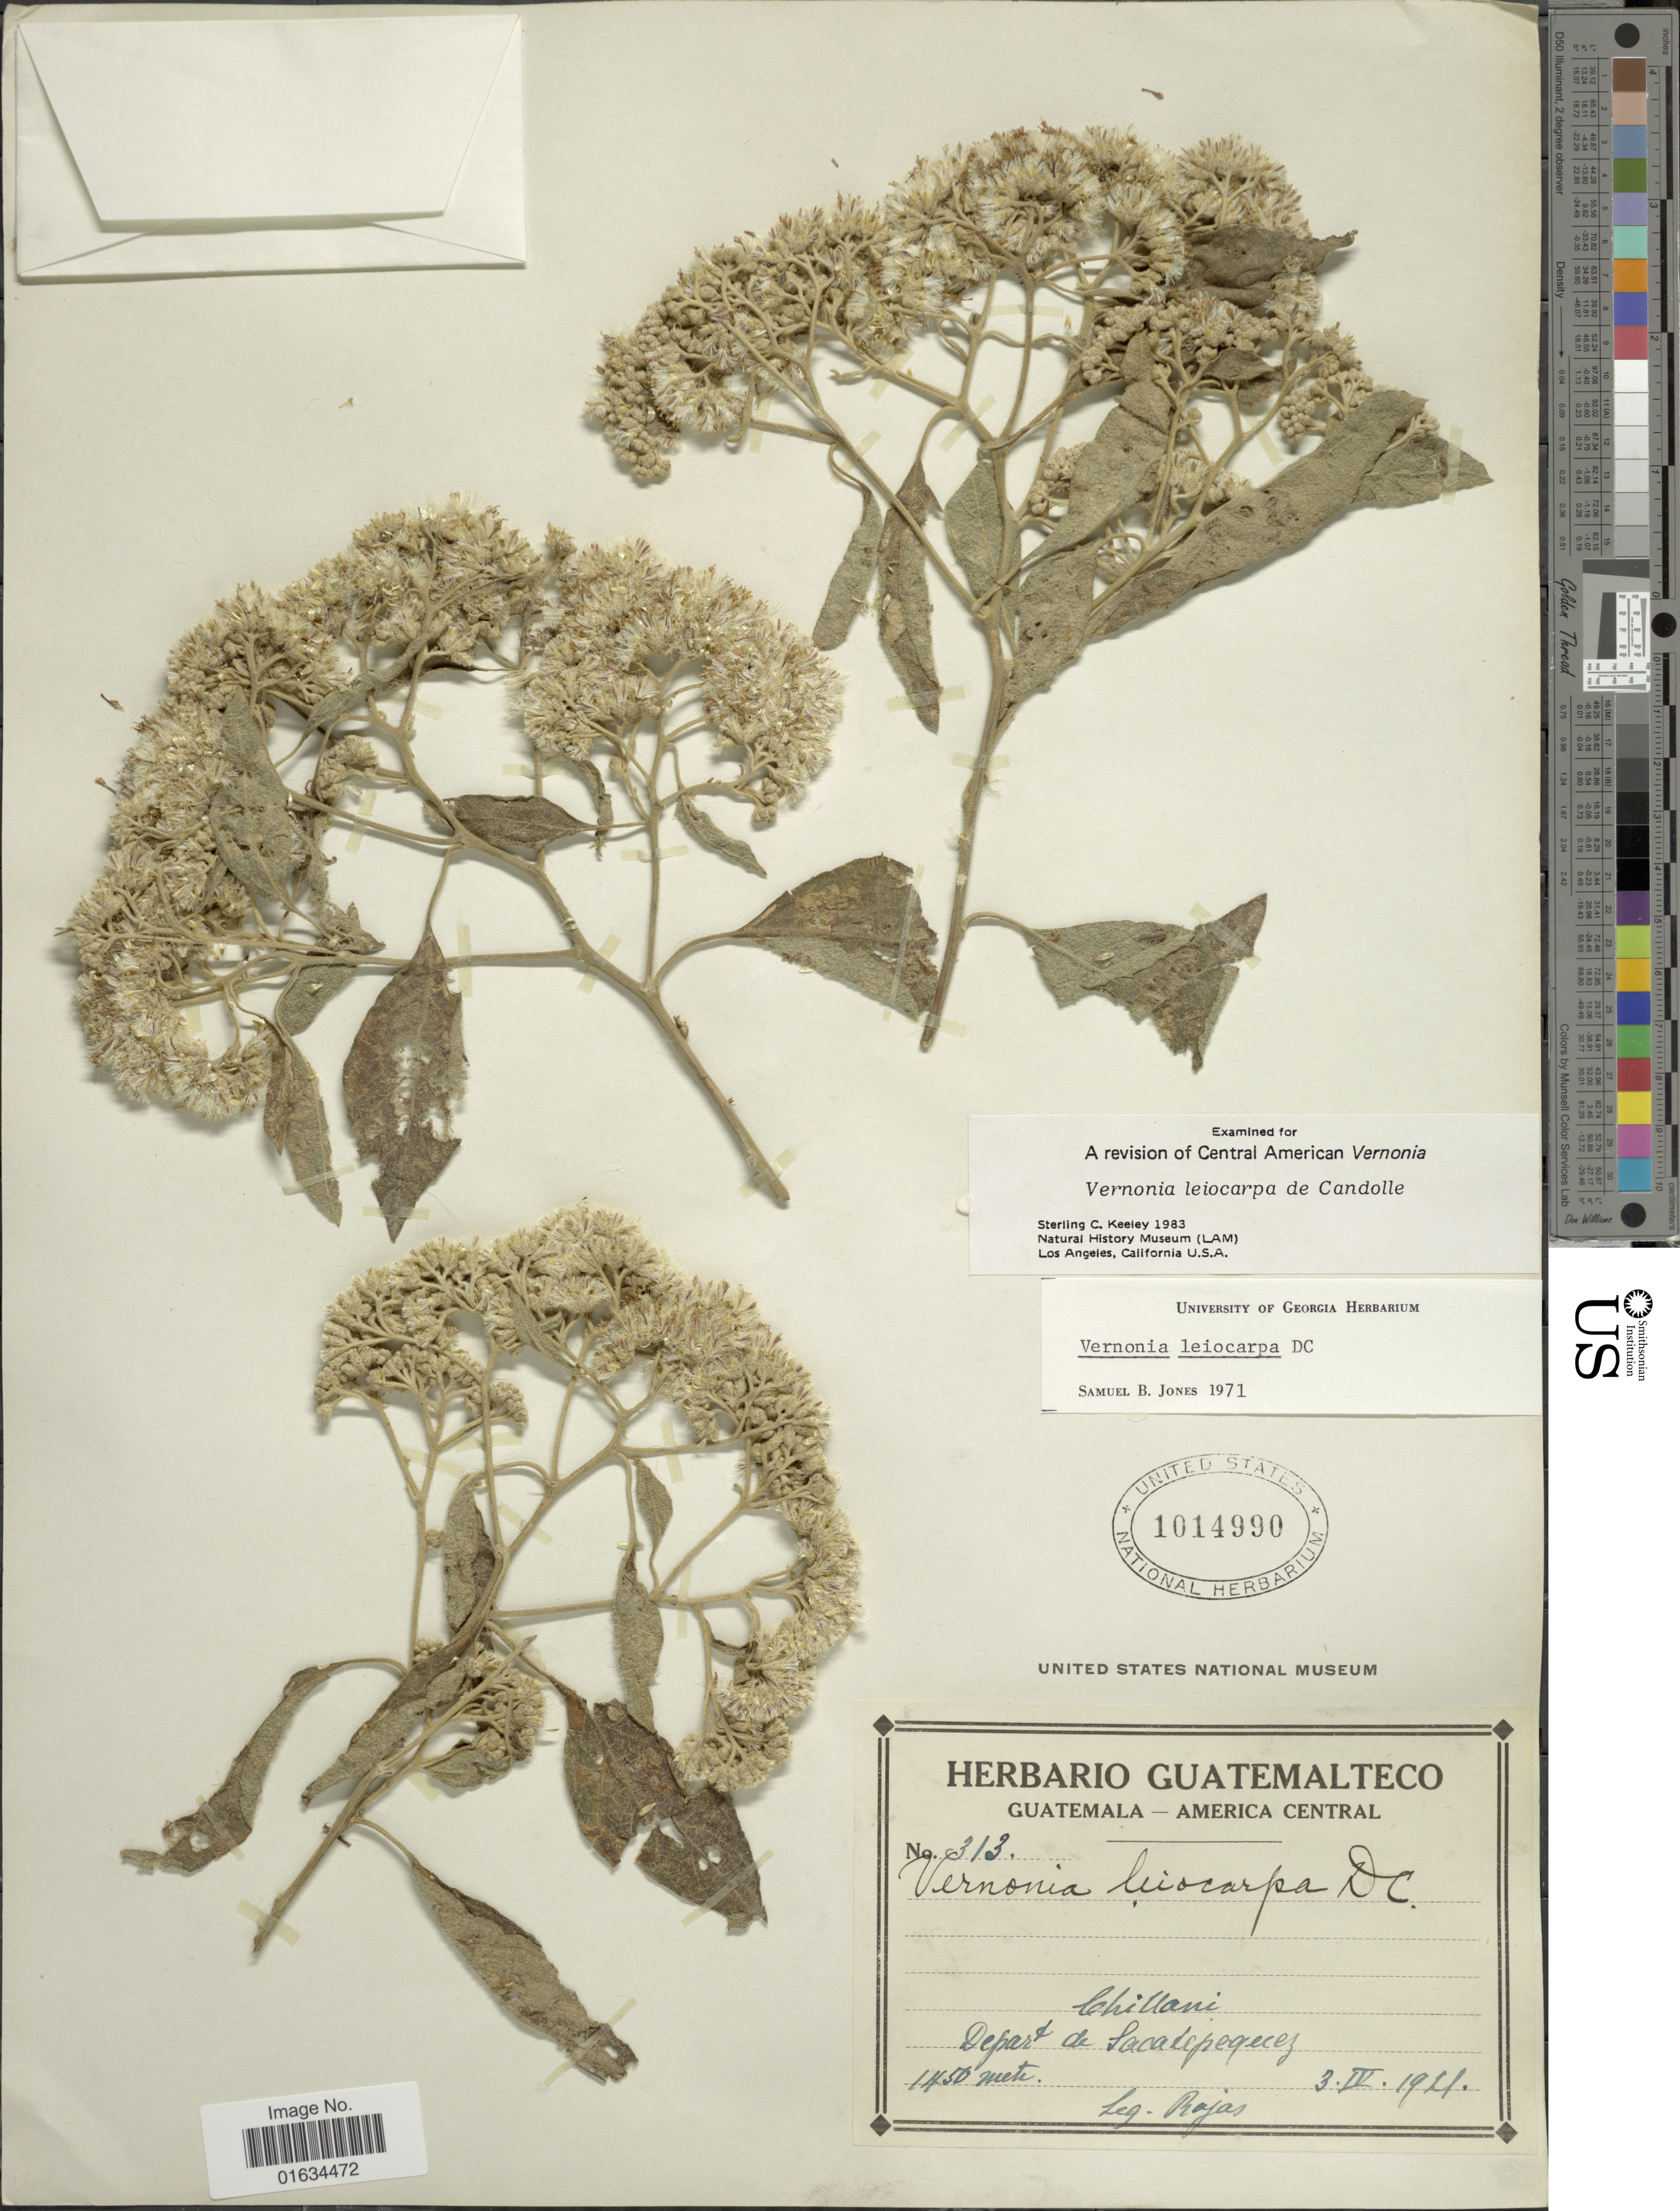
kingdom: Plantae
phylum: Tracheophyta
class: Magnoliopsida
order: Asterales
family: Asteraceae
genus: Eremosis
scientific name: Eremosis leiocarpa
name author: (DC.) Gleason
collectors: Rojas, --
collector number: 313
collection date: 1911-04-03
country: Guatemala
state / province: Sacatepéquez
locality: Chillani, Depart de Sacatepéquez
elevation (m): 1450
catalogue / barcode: US 1014990